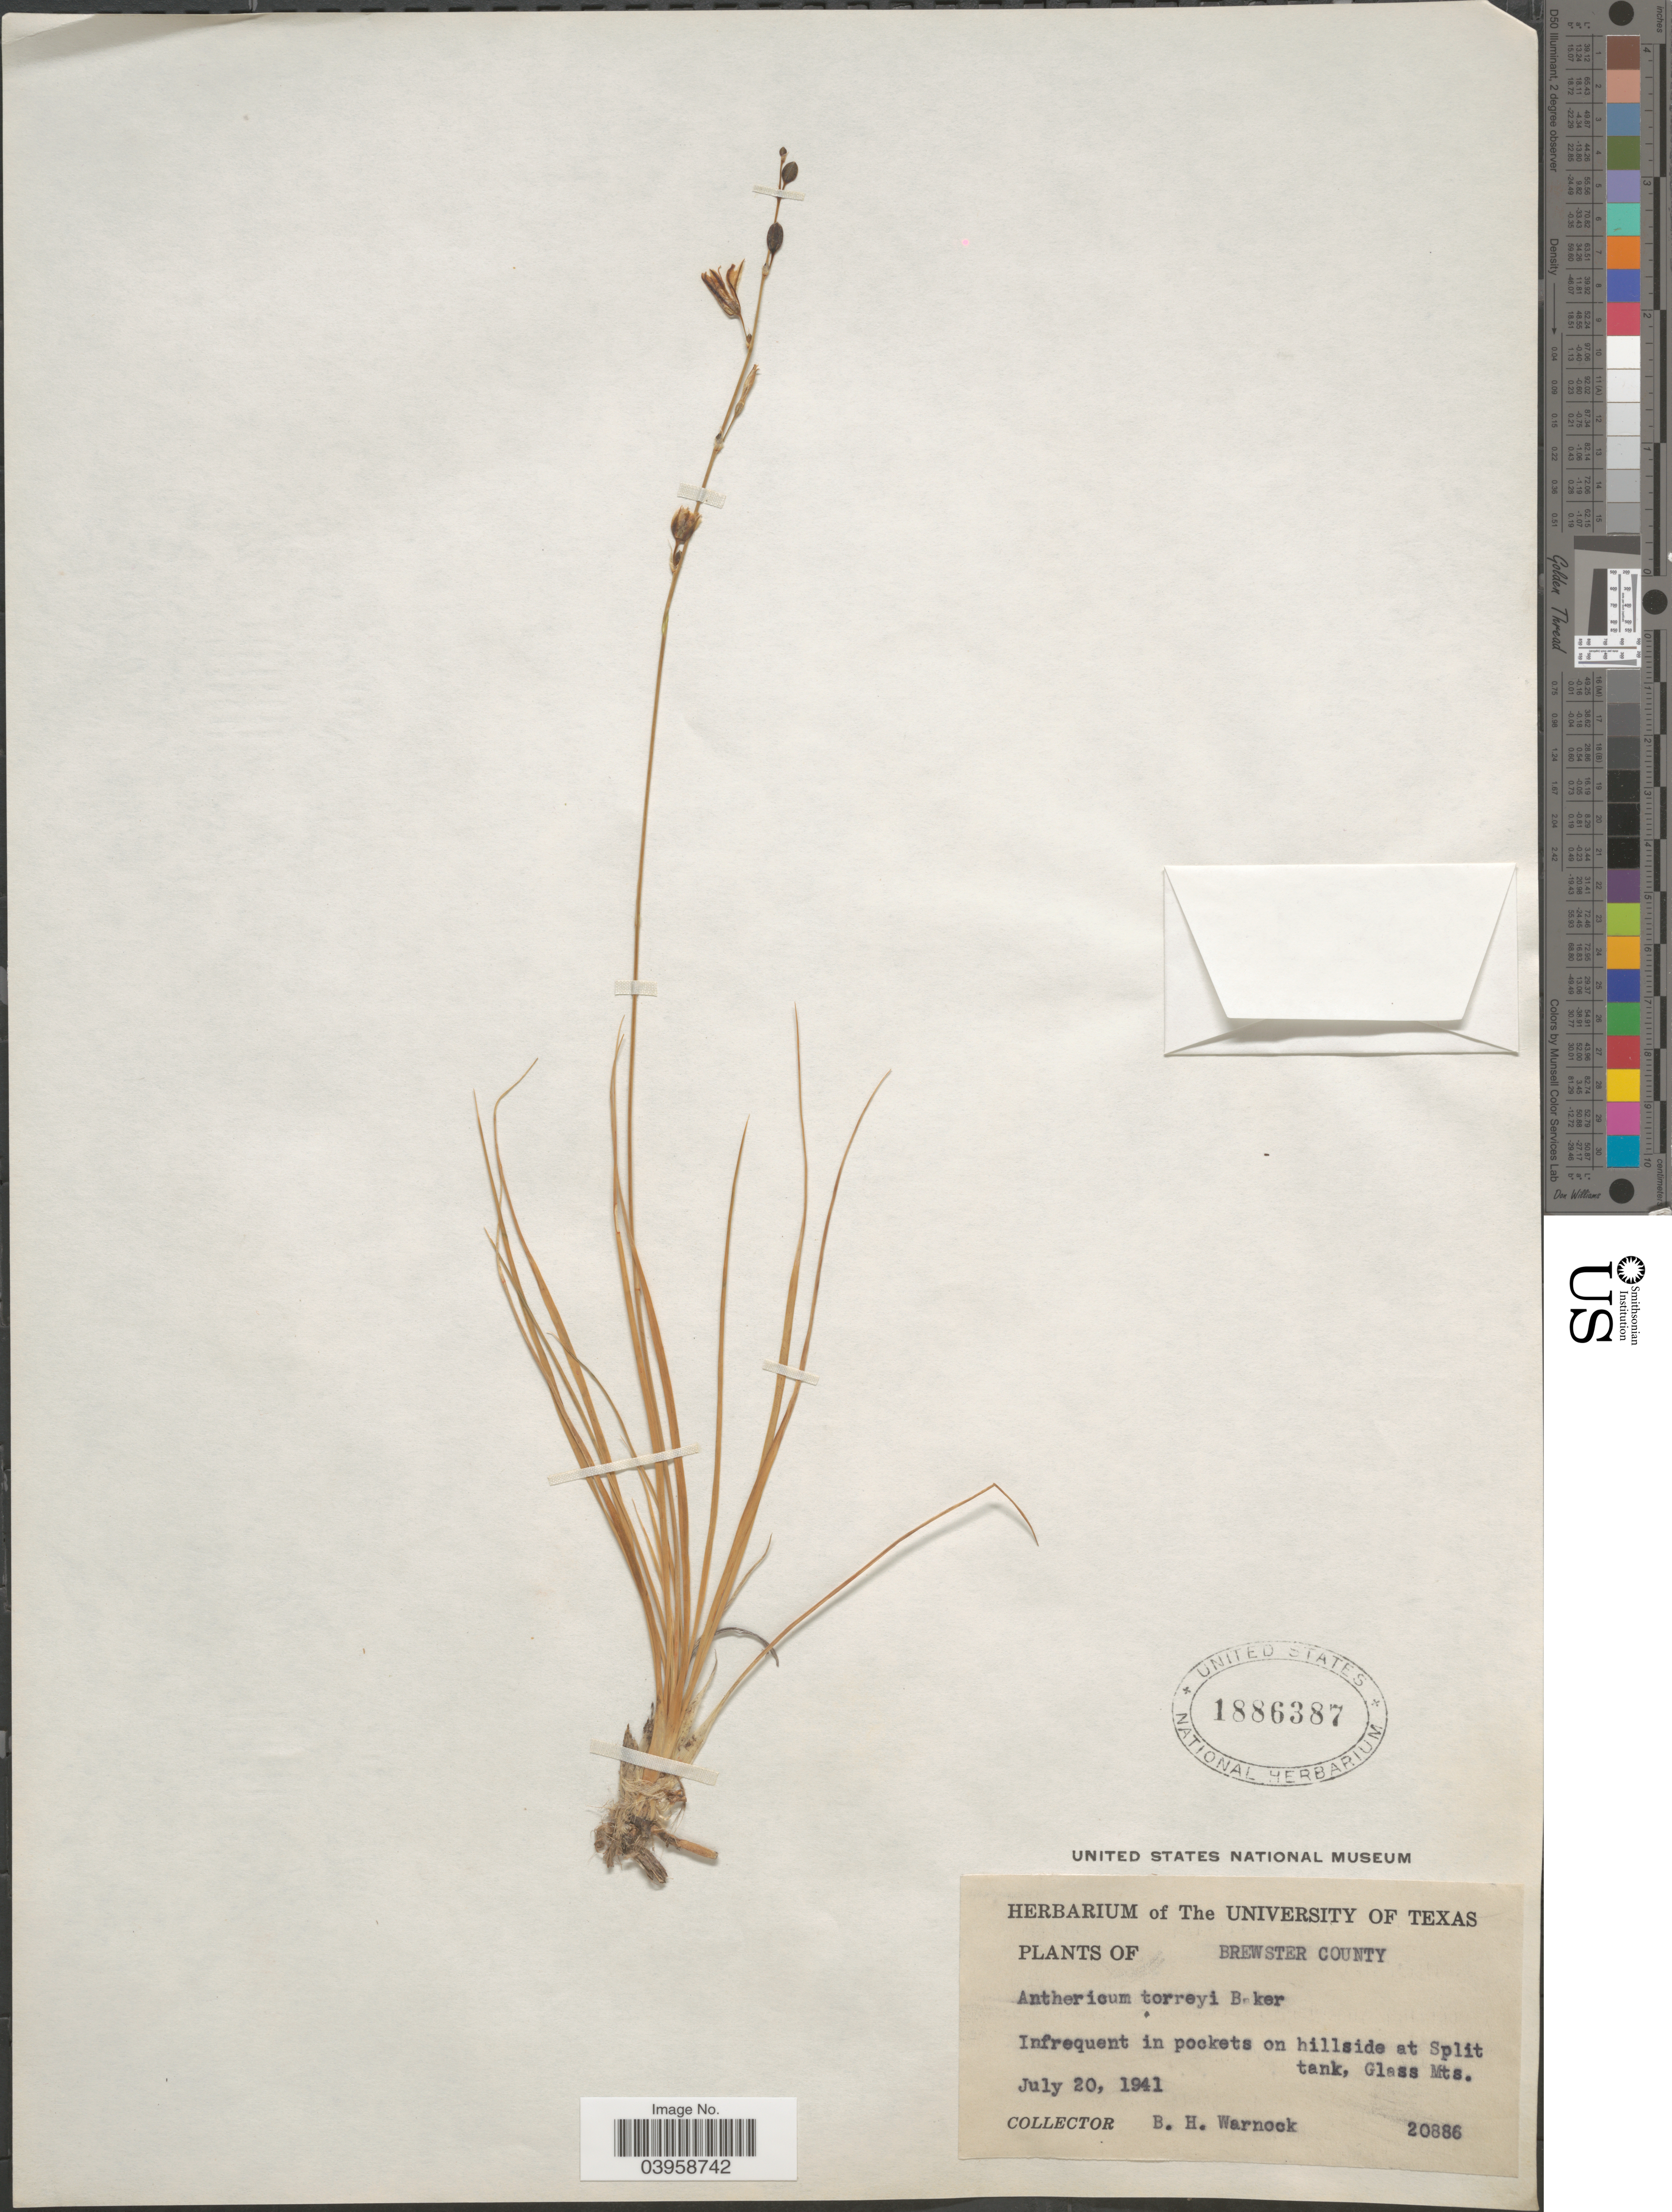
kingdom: Plantae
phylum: Tracheophyta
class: Liliopsida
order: Asparagales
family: Asparagaceae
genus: Anthericum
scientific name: Anthericum torreyi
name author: Baker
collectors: B. H. Warnock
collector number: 20886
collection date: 1941-07-20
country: United States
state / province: Texas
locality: Brewster County. Infrequent in pockets on hillside at Split tank, Glass Mts.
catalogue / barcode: US 1886387